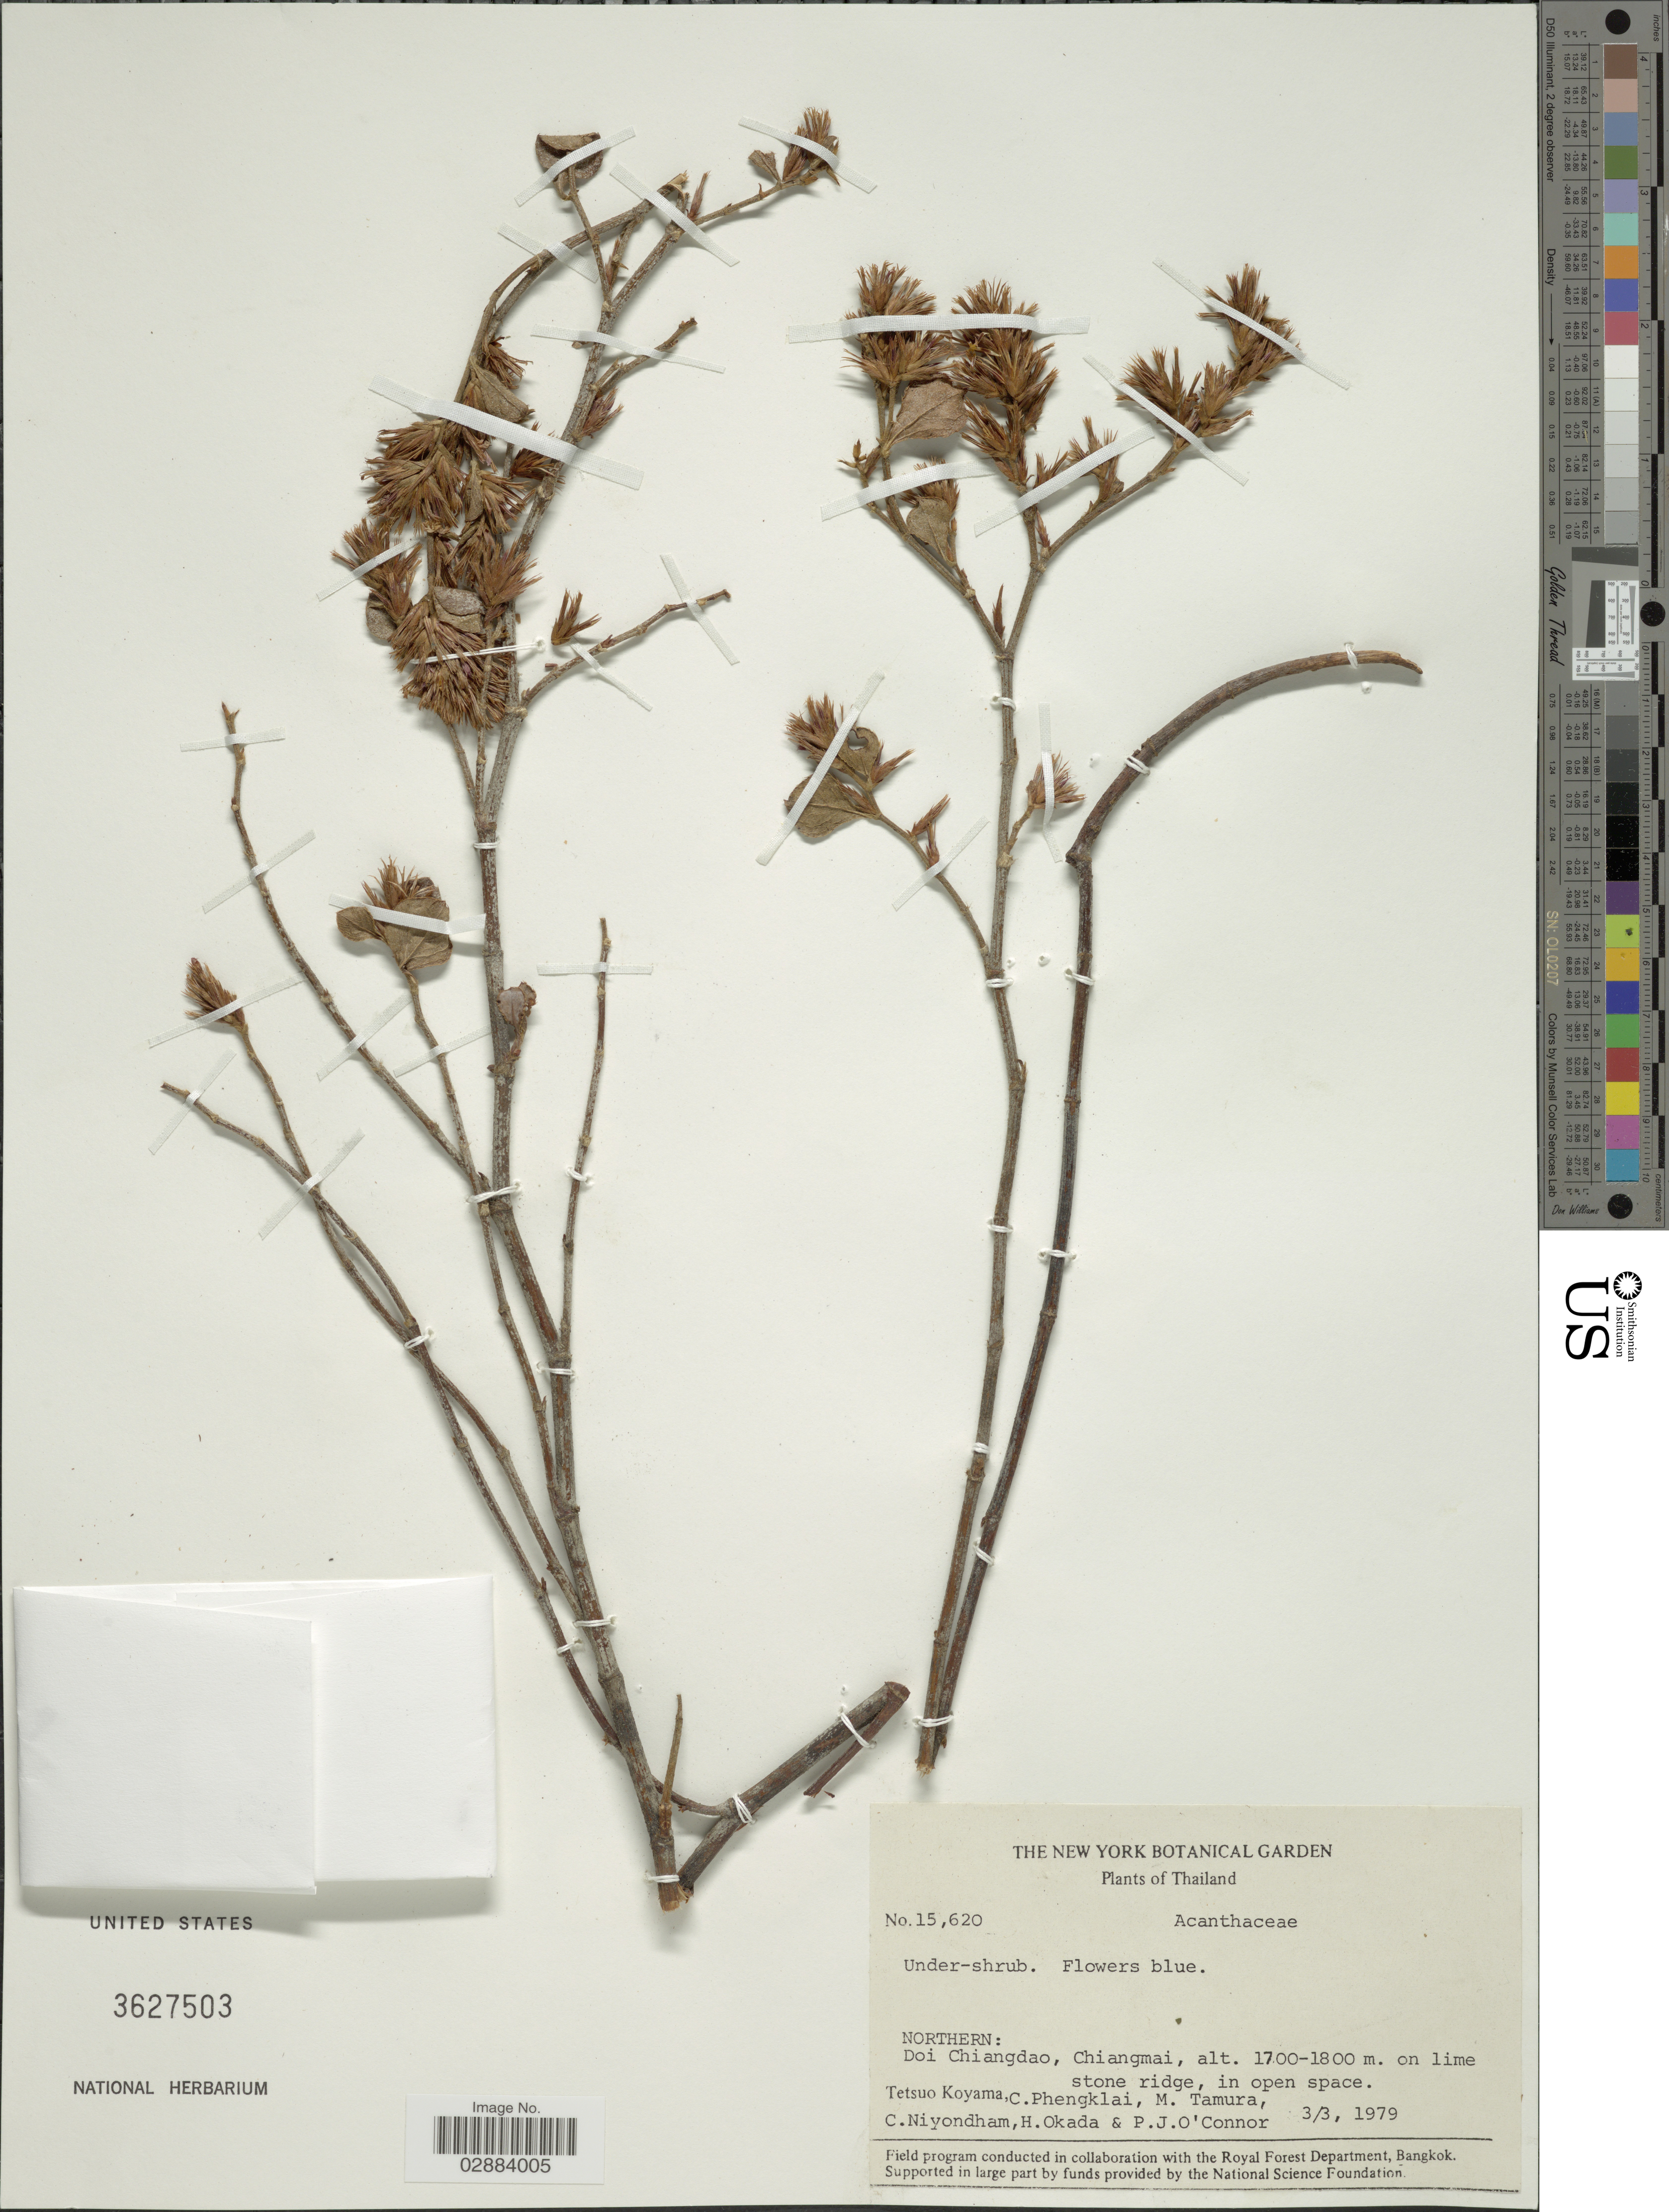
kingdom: Plantae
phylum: Tracheophyta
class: Magnoliopsida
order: Lamiales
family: Acanthaceae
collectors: T. Koyama, C. Phengklai, M. Tamura, C. Niyondham & et al.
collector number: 15620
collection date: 1979-03-03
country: Thailand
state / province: Chiang Mai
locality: Northern: Doi Chiangdao, Chiangmai.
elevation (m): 1700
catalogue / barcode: US 3627503